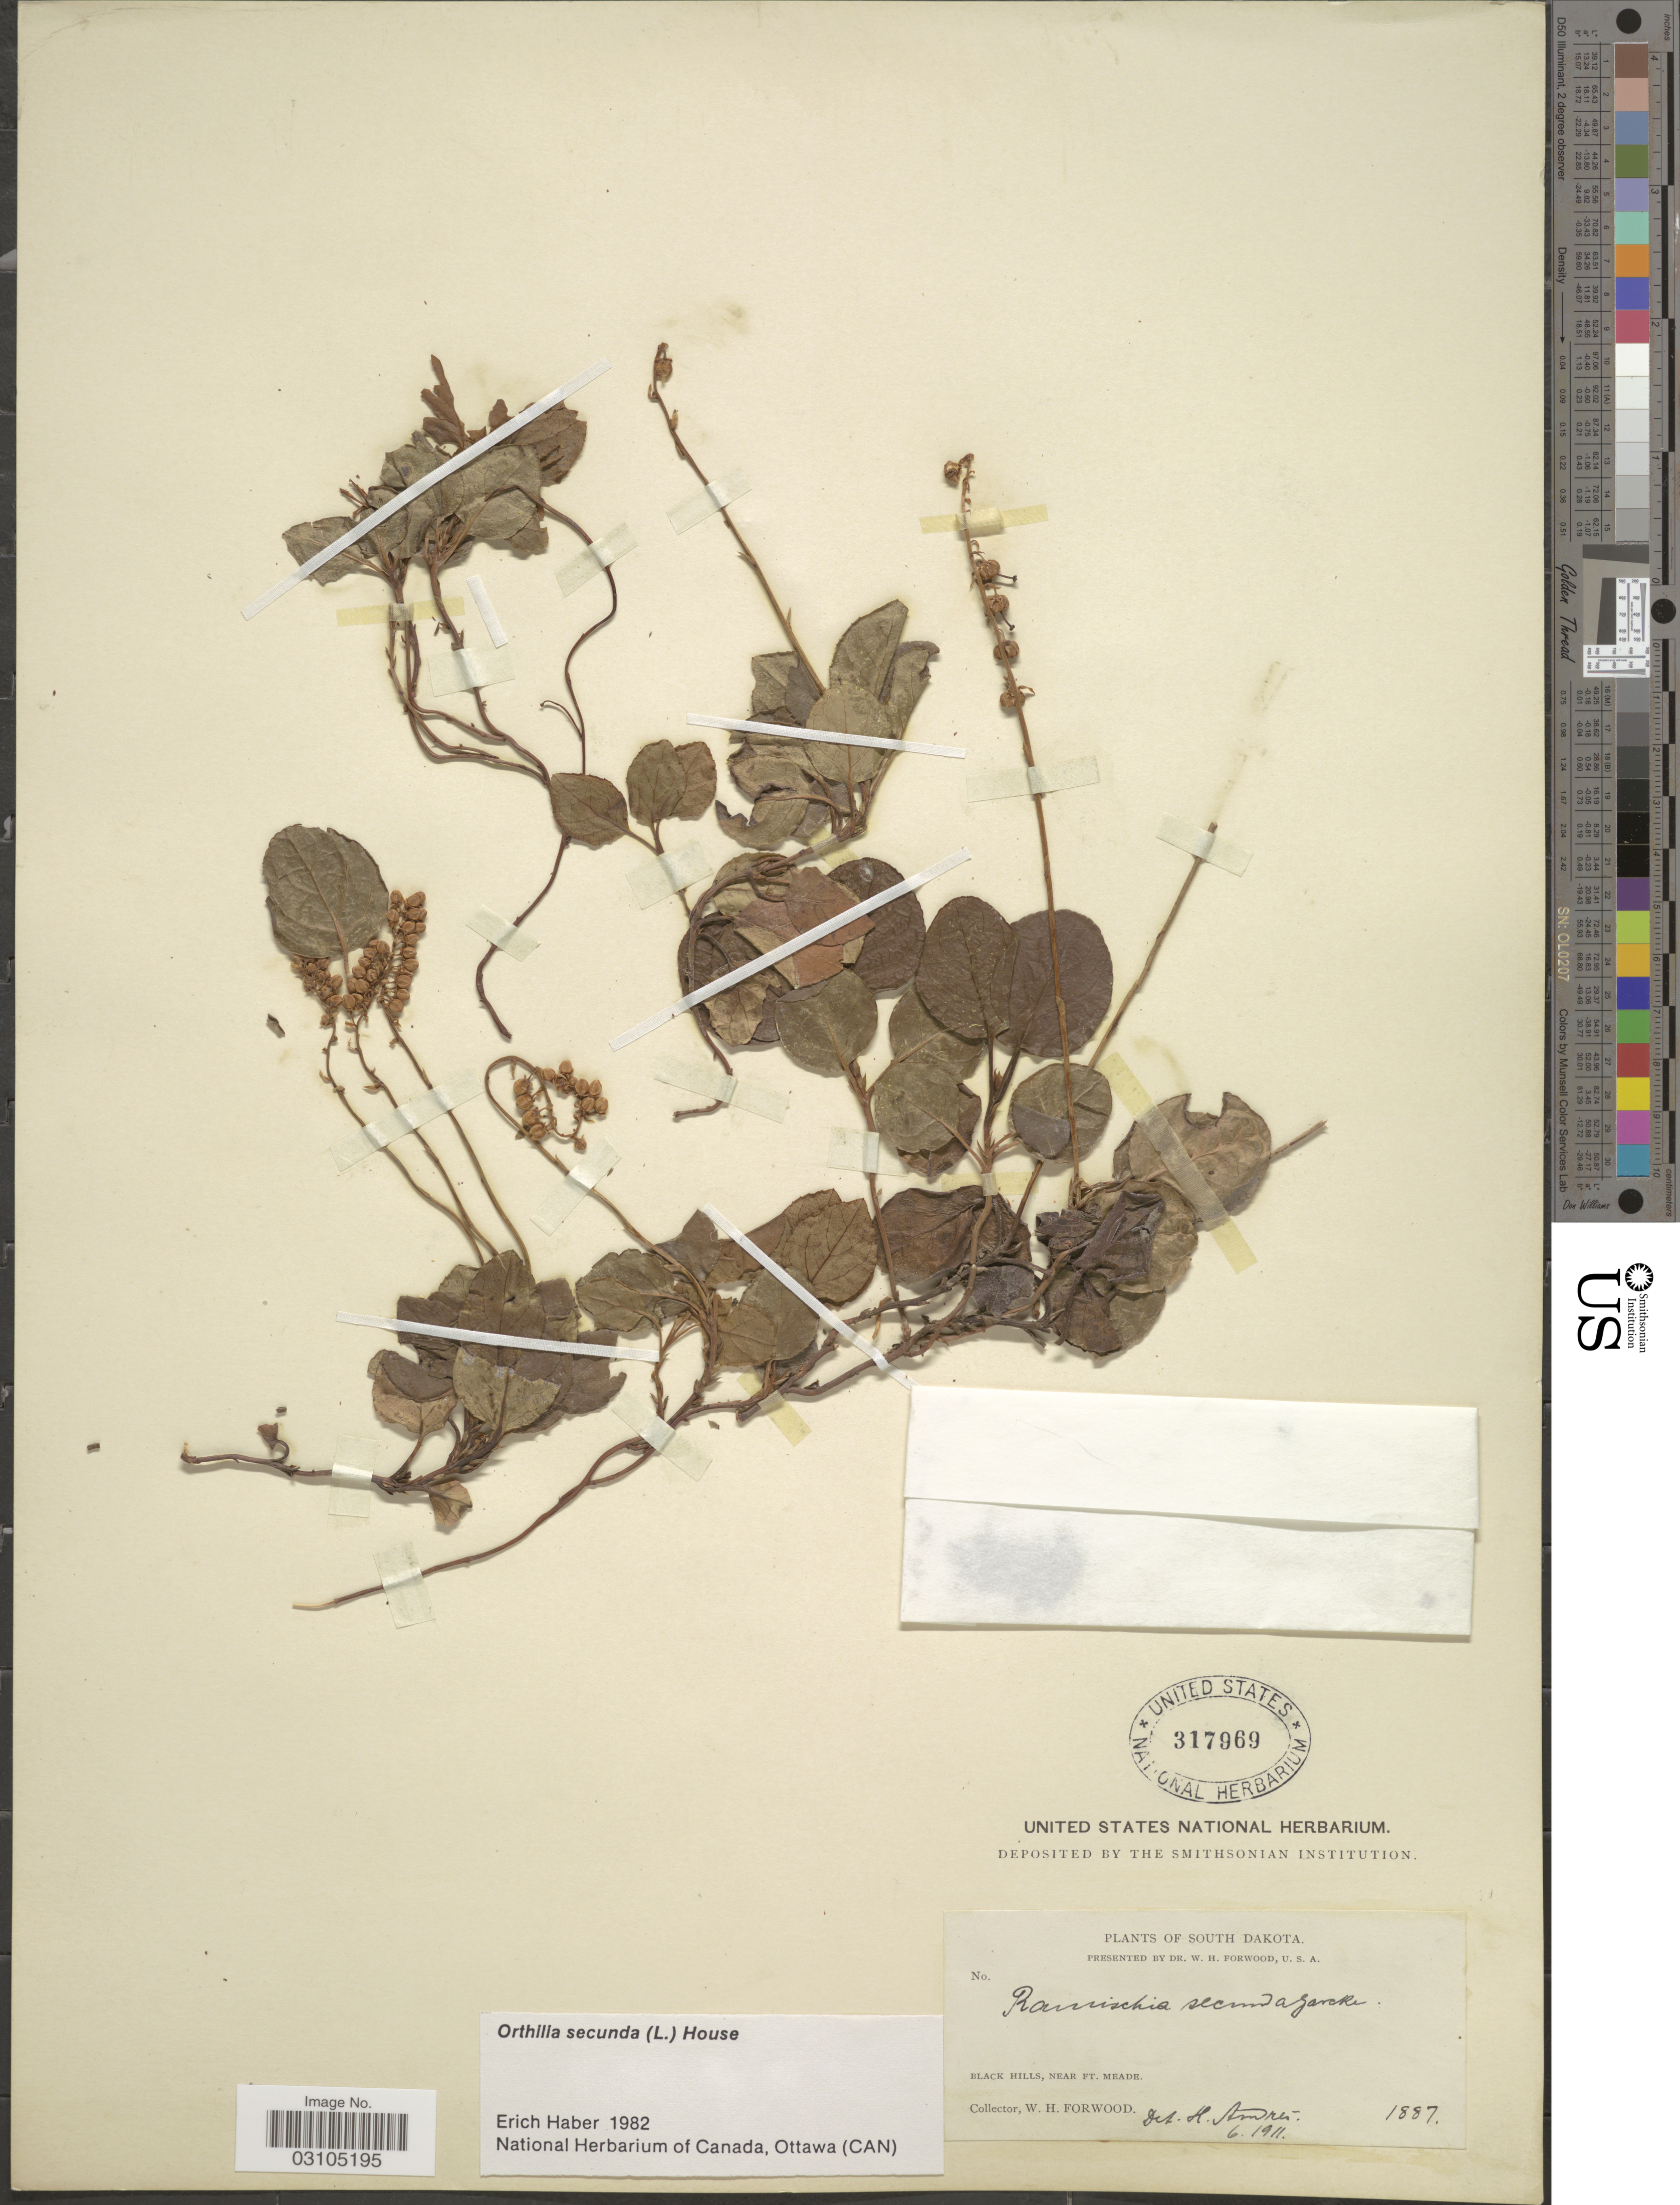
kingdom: Plantae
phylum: Tracheophyta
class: Magnoliopsida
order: Ericales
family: Ericaceae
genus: Orthilia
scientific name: Orthilia secunda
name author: (L.) House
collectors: W. Forwood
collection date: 1887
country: United States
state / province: South Dakota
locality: Black Hills, near Ft. Meade.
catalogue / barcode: US 317969